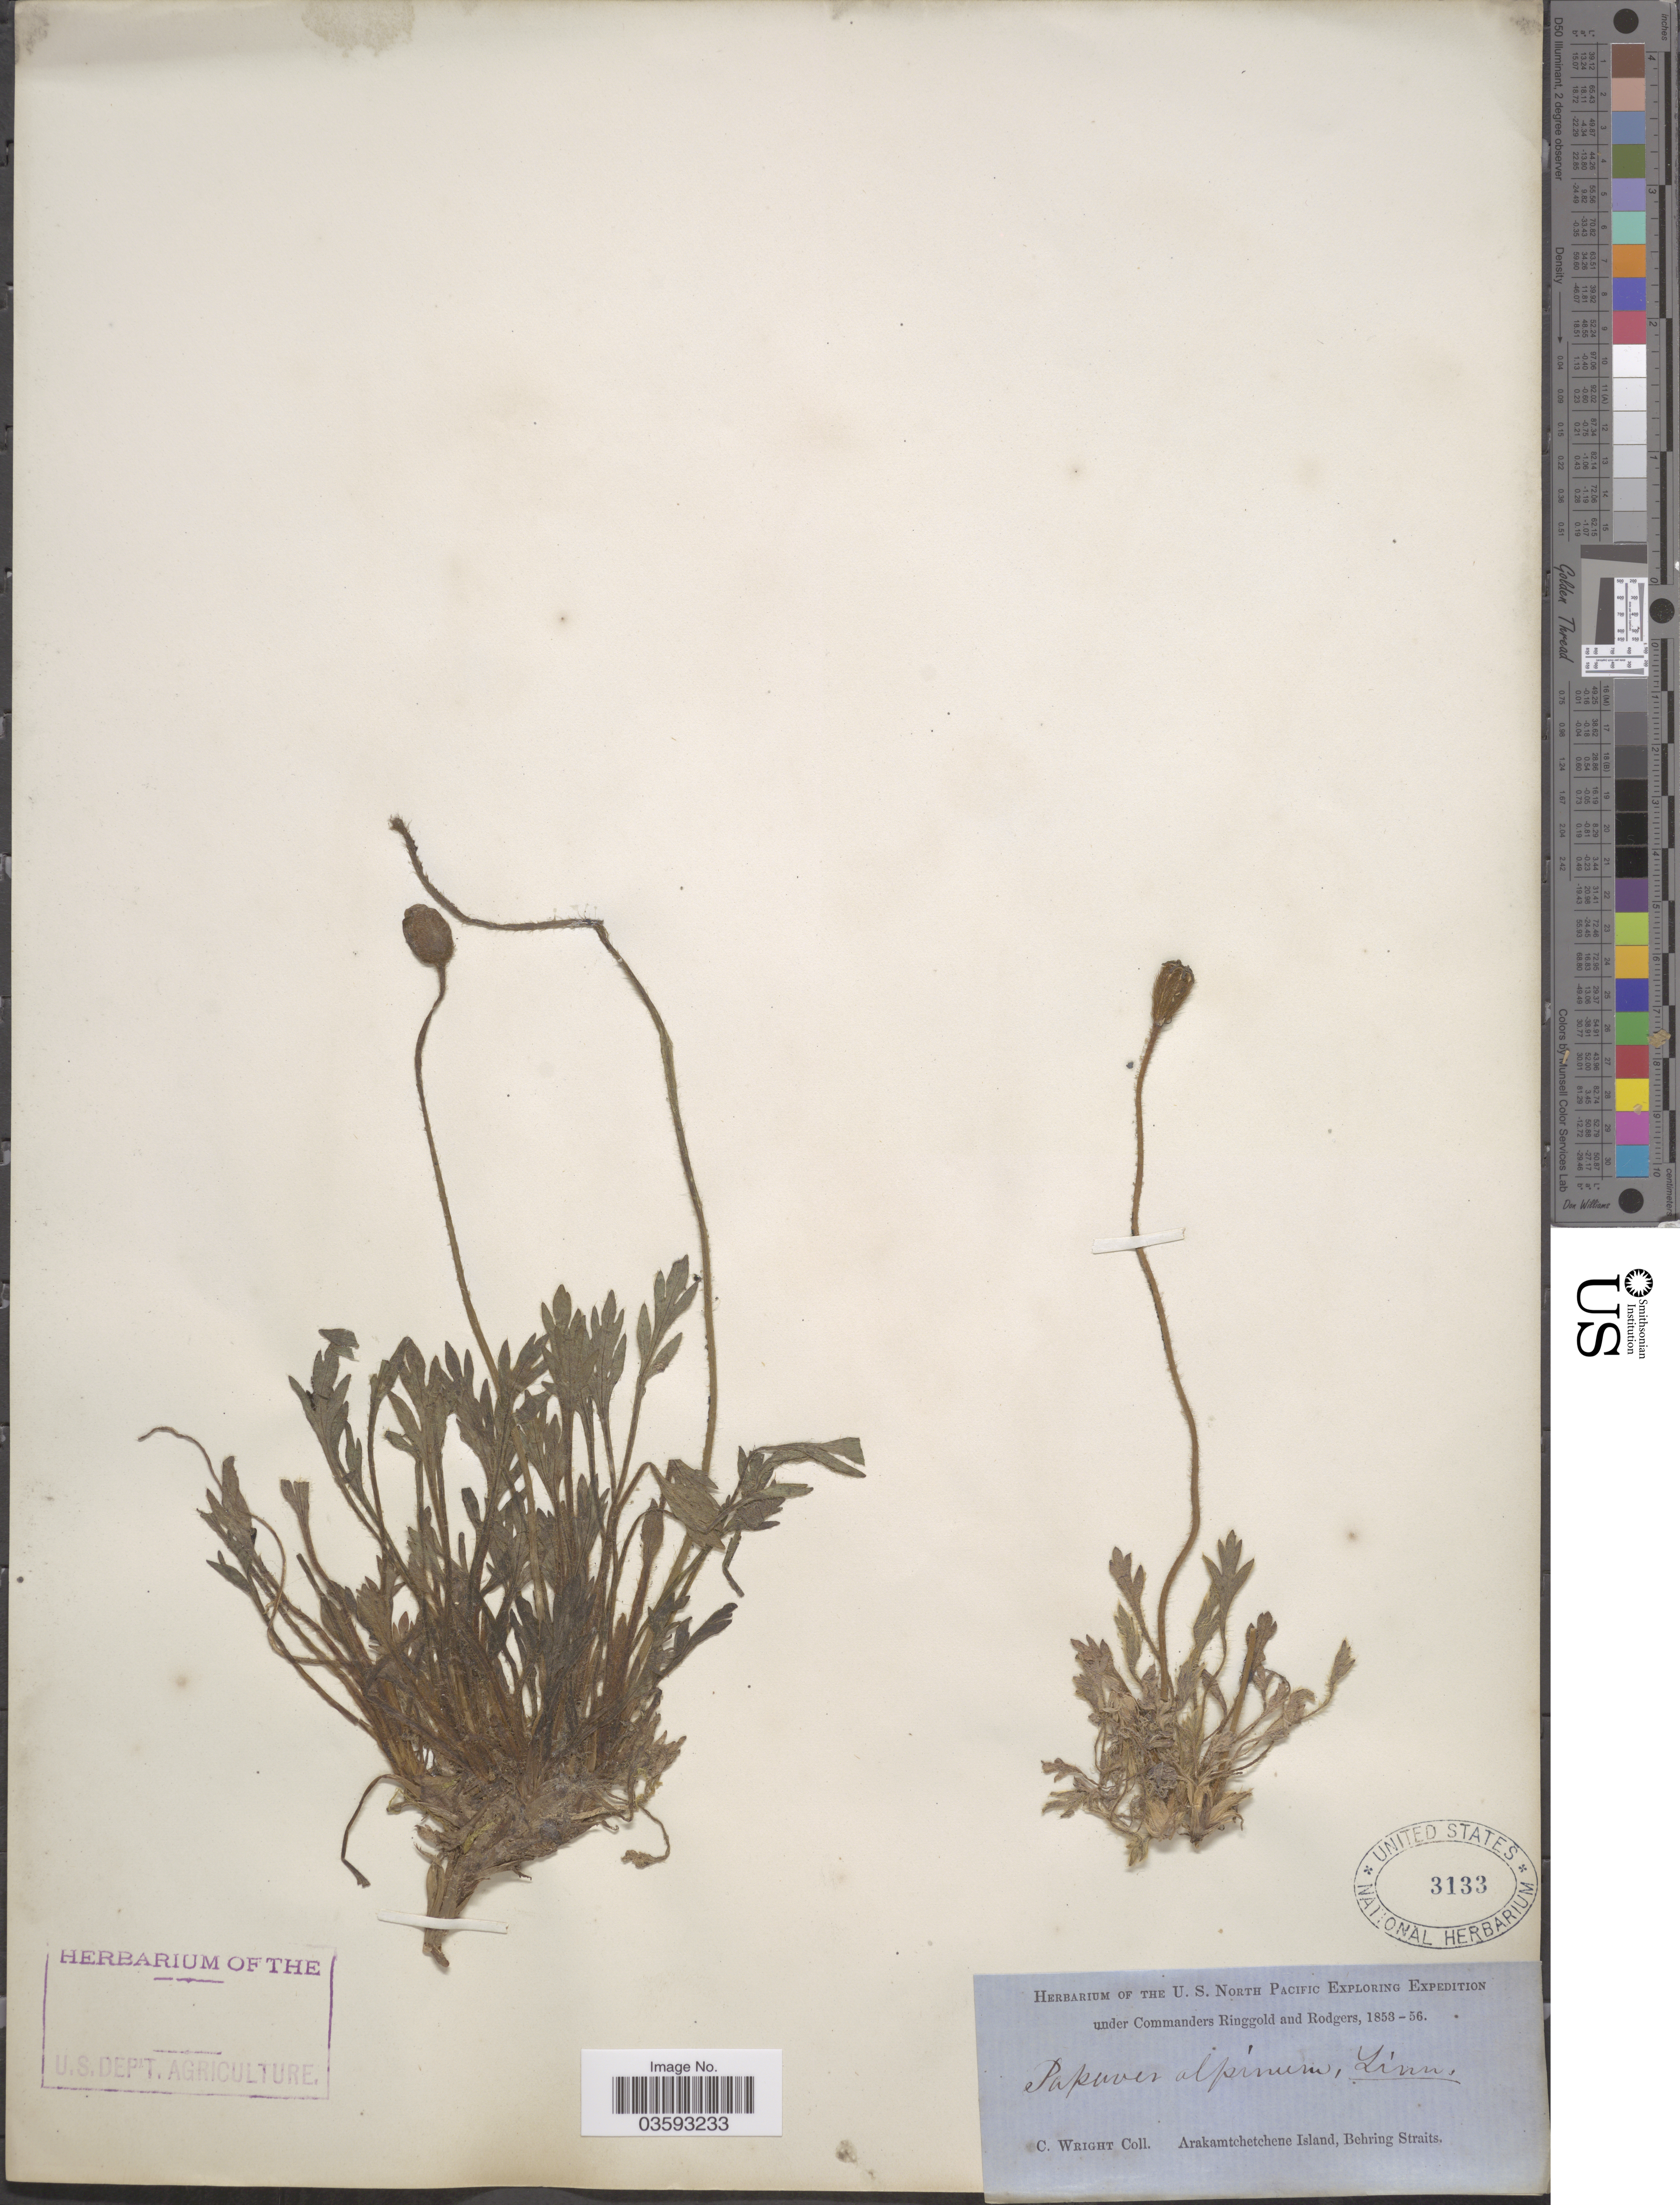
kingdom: Plantae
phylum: Tracheophyta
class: Magnoliopsida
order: Ranunculales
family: Papaveraceae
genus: Papaver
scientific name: Papaver alpinum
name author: L.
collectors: C. Wright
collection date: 1853/1856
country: Russian Federation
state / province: Chukotka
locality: Arakamtchetchene Island, Behring Straits.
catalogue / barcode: US 3133